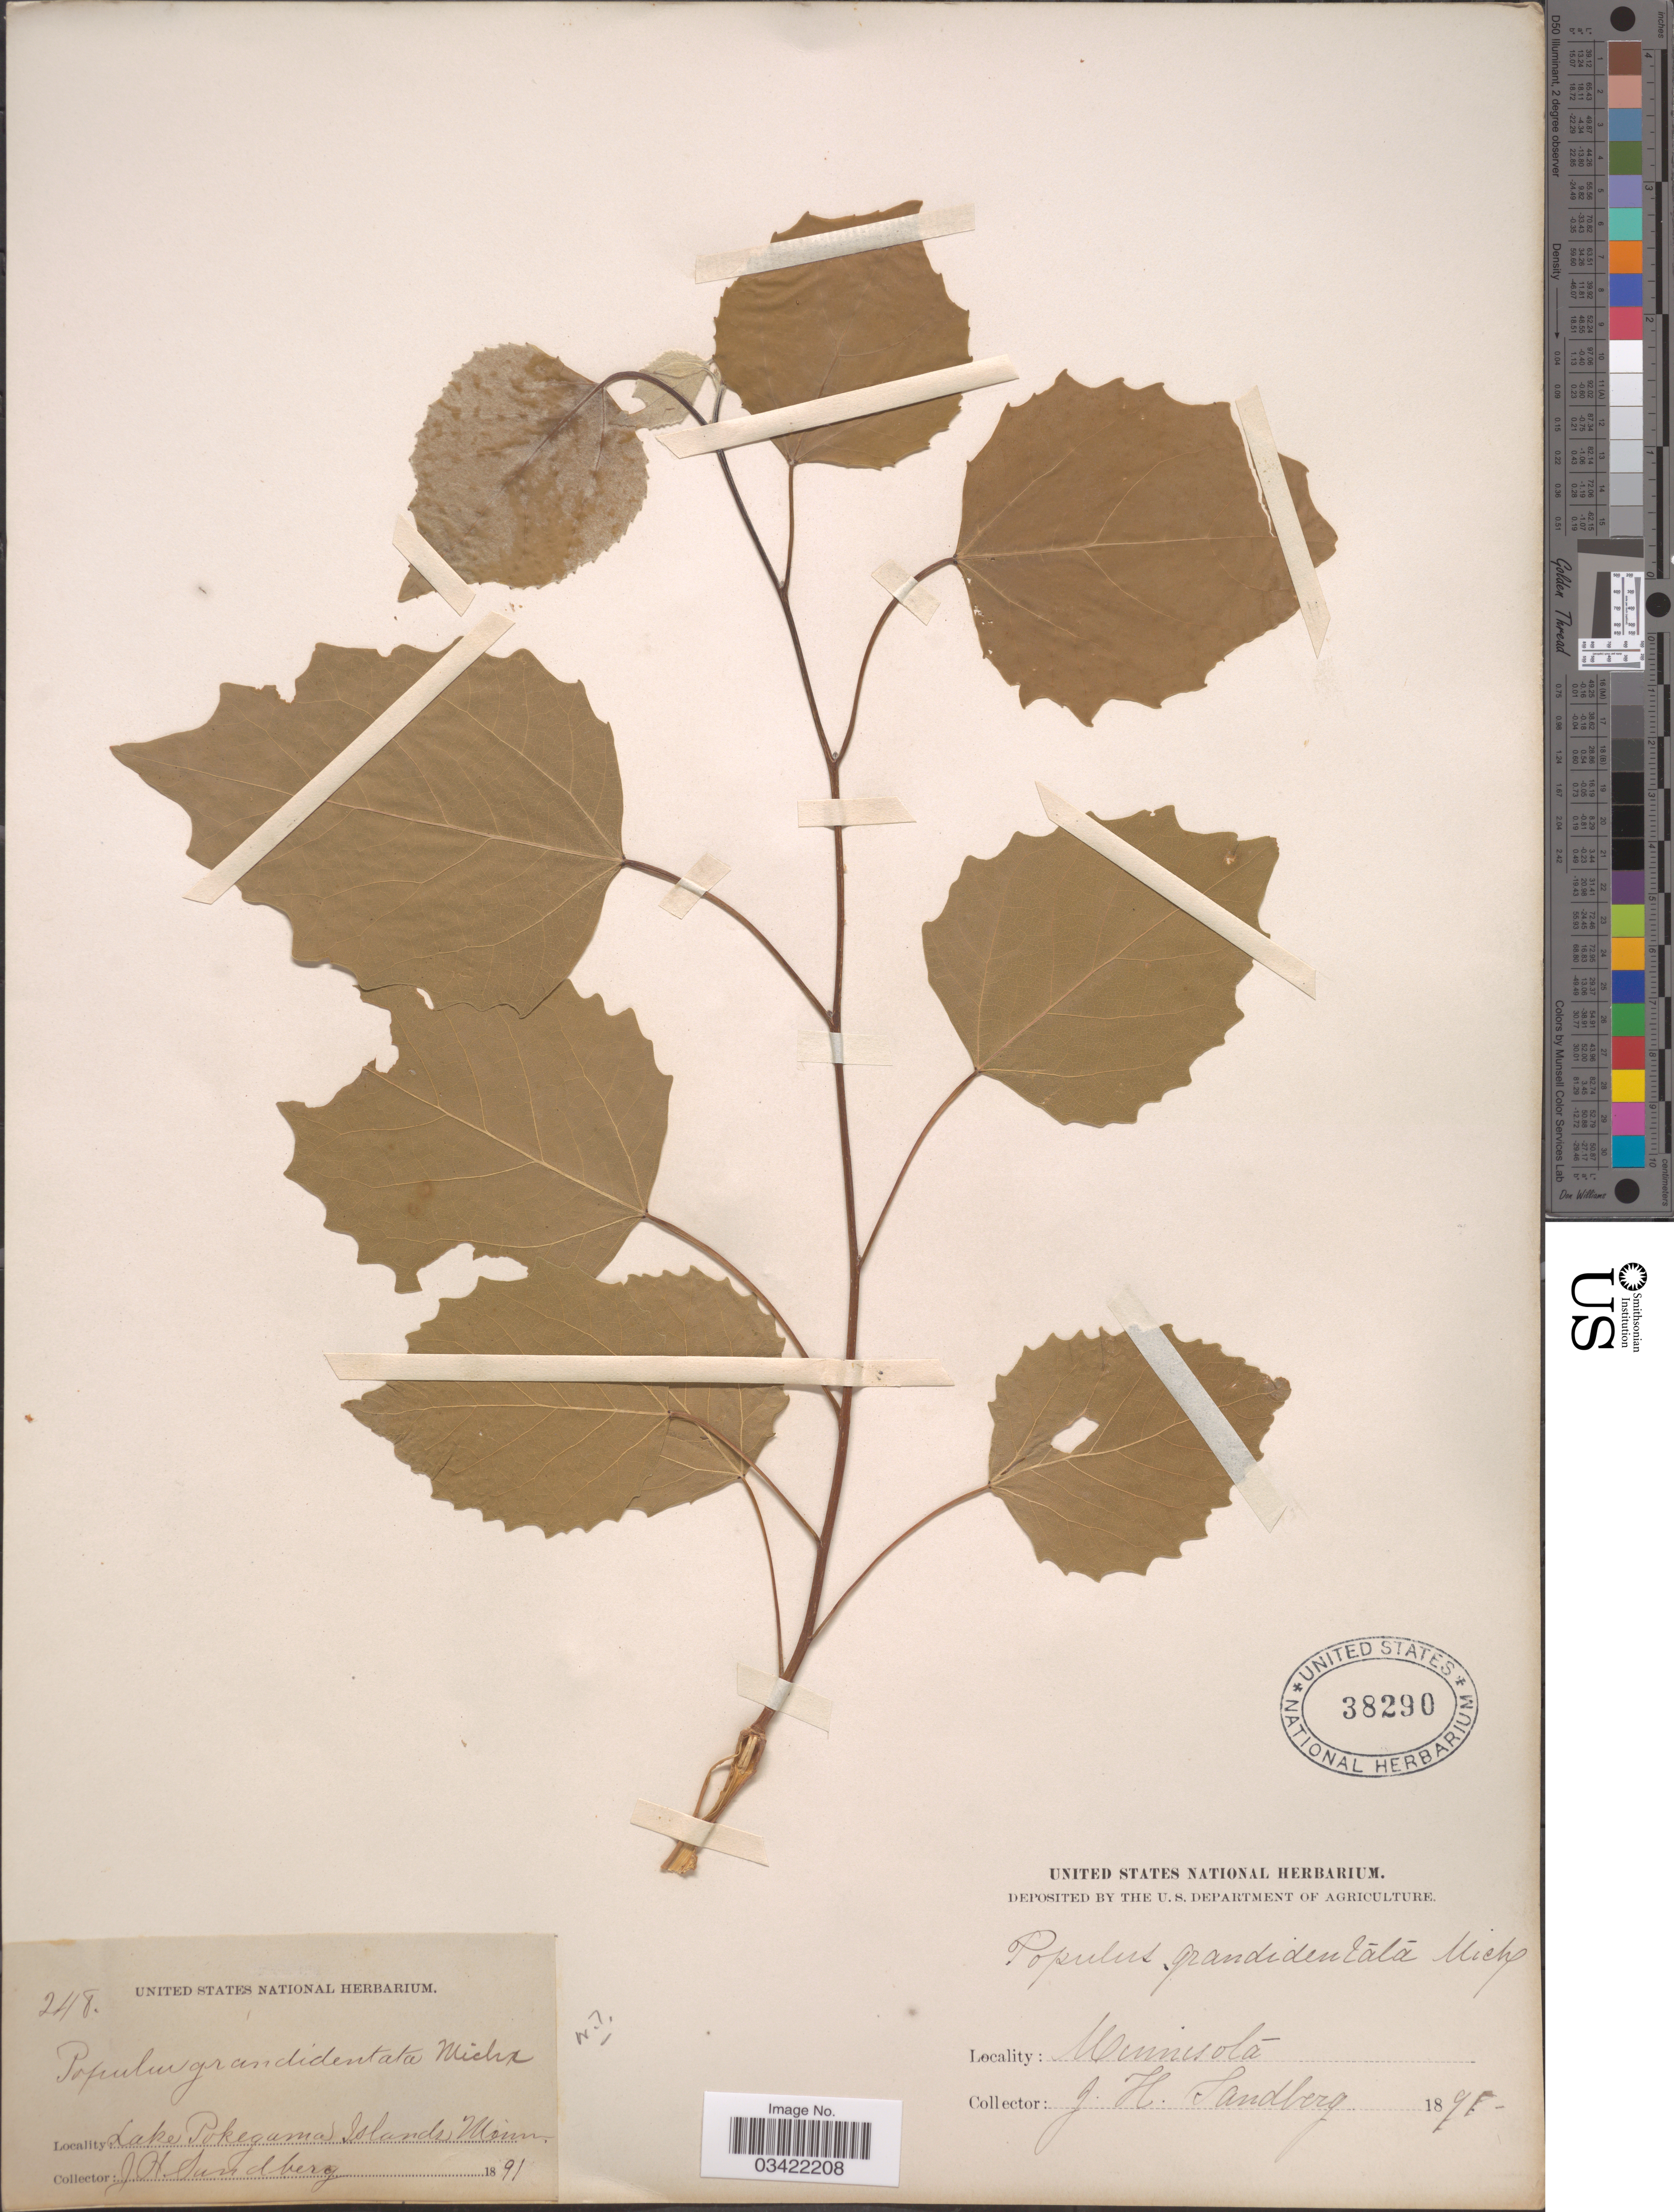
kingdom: Plantae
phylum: Tracheophyta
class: Magnoliopsida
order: Malpighiales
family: Salicaceae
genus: Populus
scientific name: Populus grandidentata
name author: Michx.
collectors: J. H. Sandberg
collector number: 248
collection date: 1891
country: United States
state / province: Minnesota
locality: Lake Pokegama Islands.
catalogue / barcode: US 38290